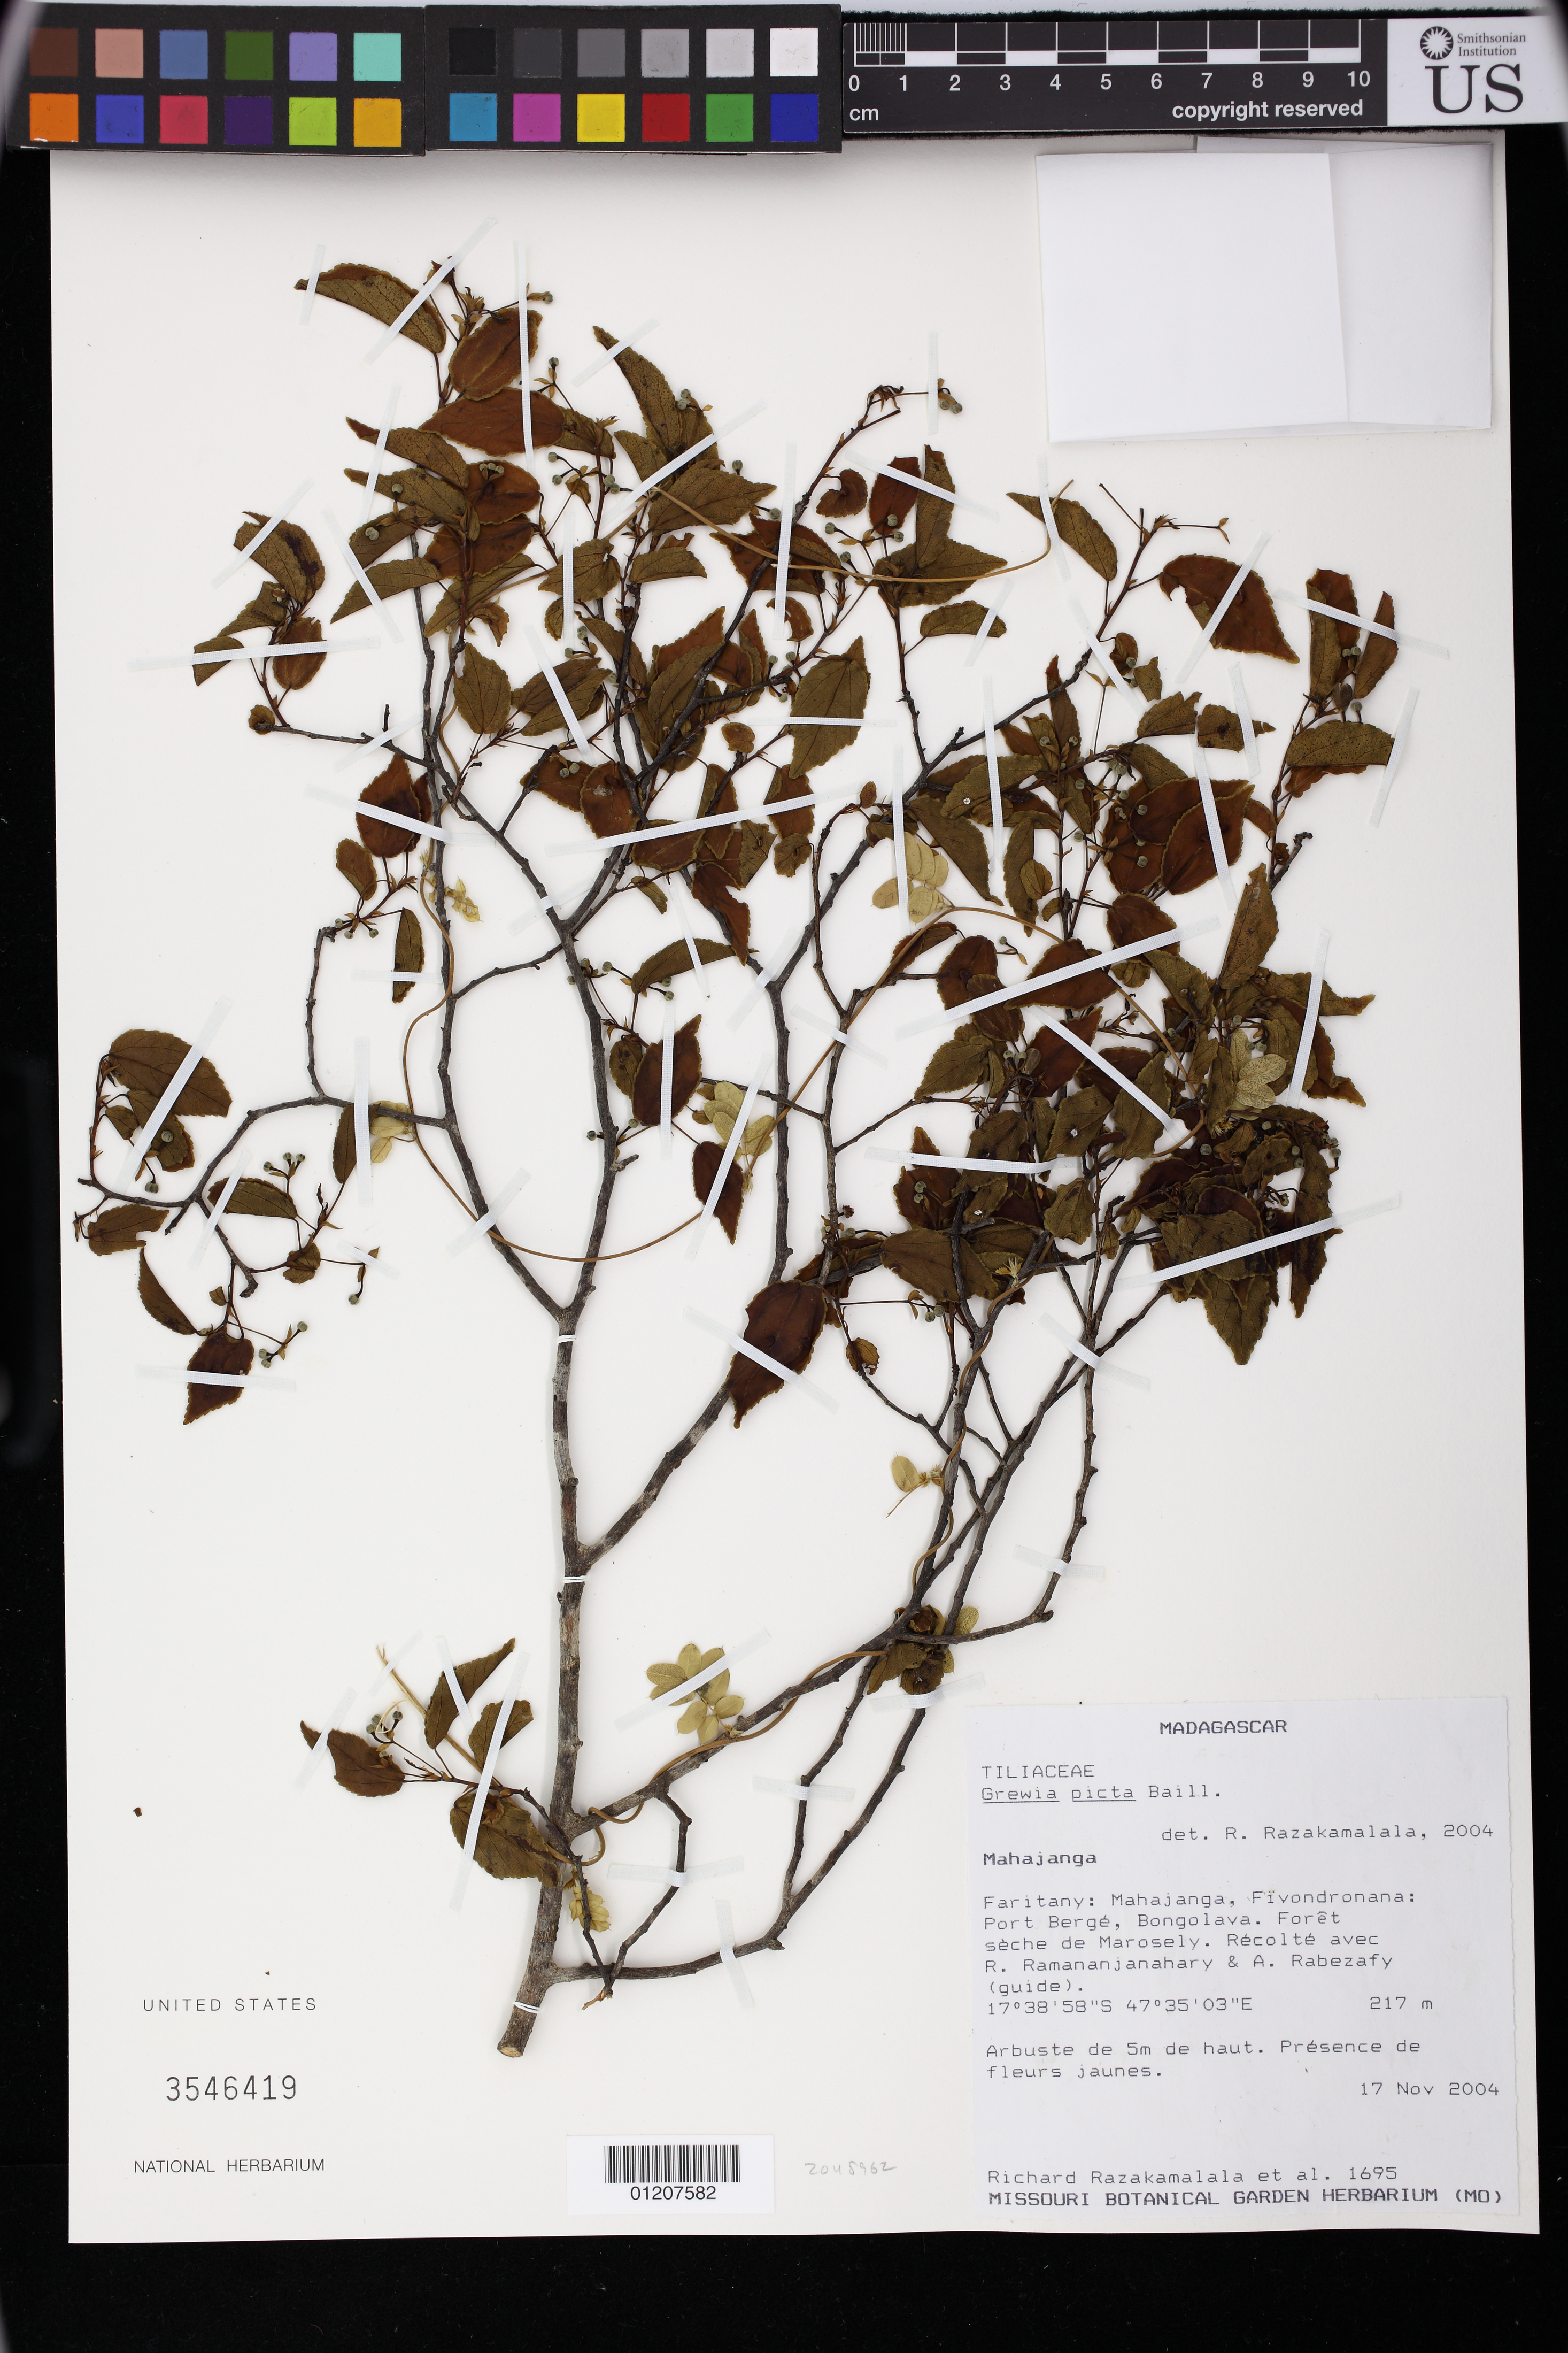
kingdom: Plantae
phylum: Tracheophyta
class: Magnoliopsida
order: Malvales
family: Malvaceae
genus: Grewia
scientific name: Grewia picta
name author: Baill.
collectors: R. Razakamalala, R. Ramananjanahary & A. Rabezafy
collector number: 1695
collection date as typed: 17 Nov 2004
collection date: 2004-11-17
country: Madagascar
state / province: Sofia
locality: Mahajanga. Faritany: Mahajanga, Fivondronana: Port Berge, Bongolava. Foret seche de Marosely.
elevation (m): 217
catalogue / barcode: US 3546419